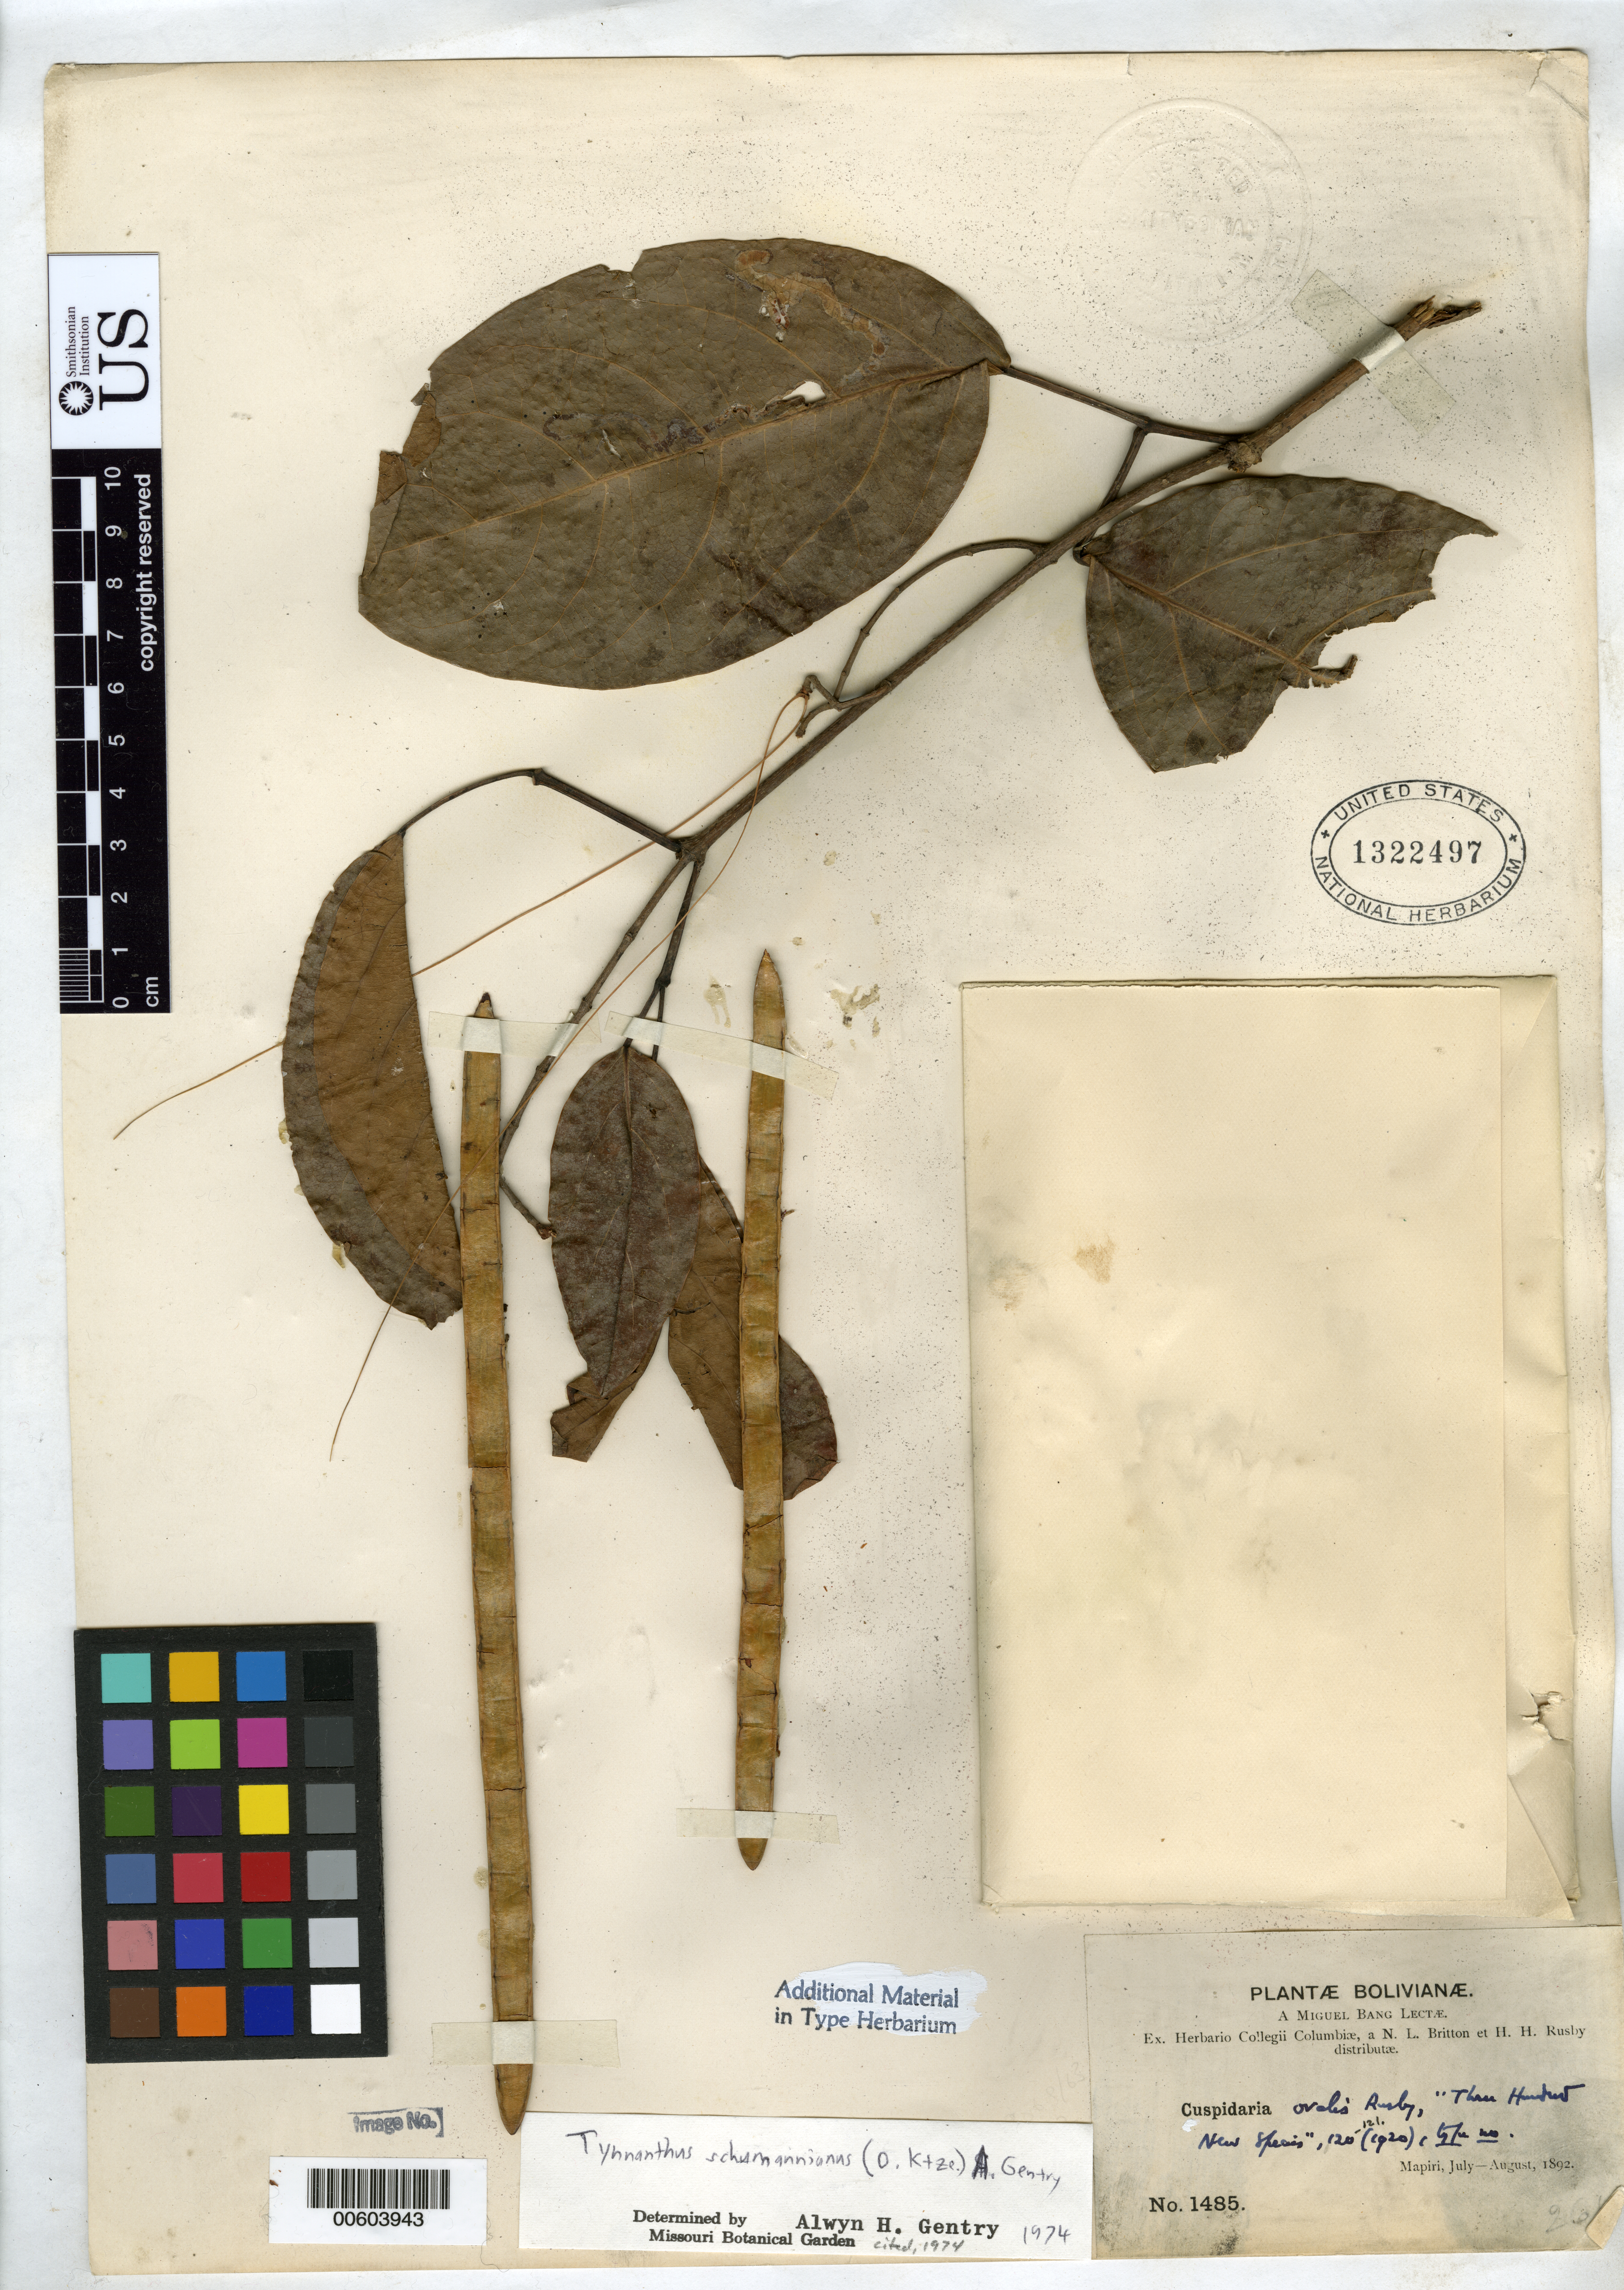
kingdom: Plantae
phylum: Tracheophyta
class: Magnoliopsida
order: Lamiales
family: Bignoniaceae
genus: Cuspidaria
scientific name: Cuspidaria ovalis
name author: Rusby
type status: Isotype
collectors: M. Bang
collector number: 1485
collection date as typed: July-August, 1892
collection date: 1892-07/1892-08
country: Bolivia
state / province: La Paz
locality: Mapiri.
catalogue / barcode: US 1322497